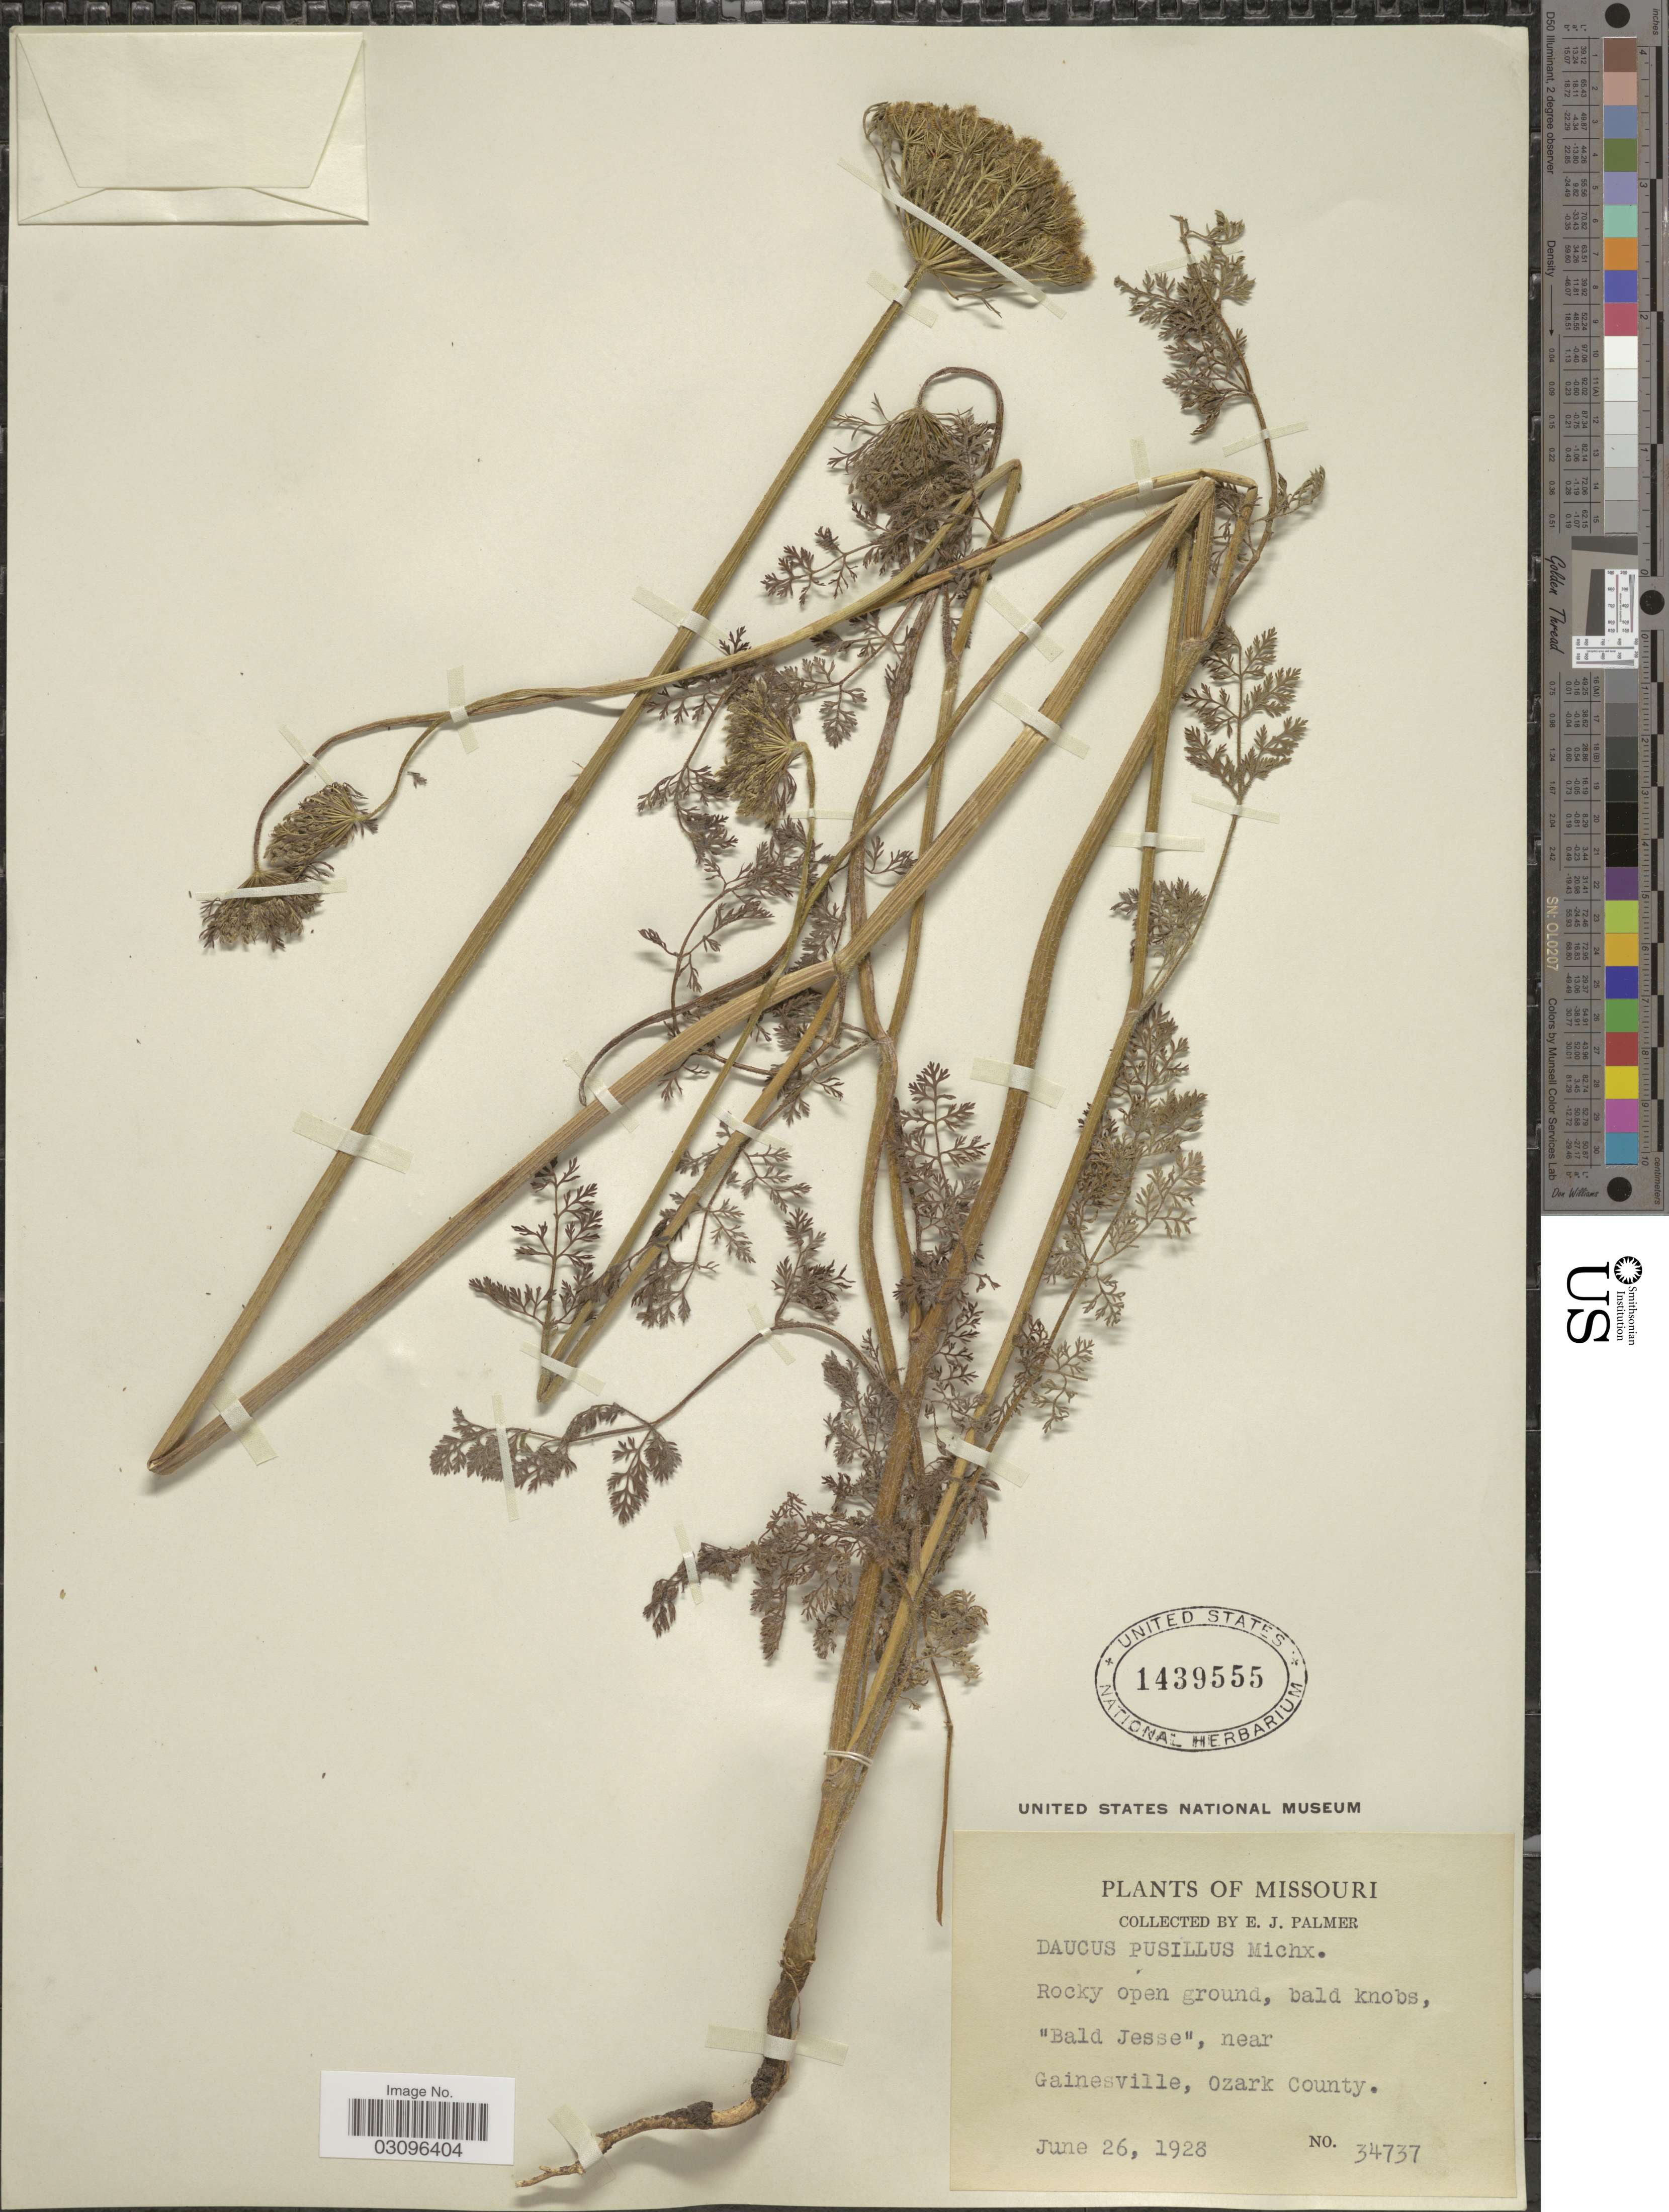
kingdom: Plantae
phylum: Tracheophyta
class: Magnoliopsida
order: Apiales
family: Apiaceae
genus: Daucus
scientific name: Daucus pusillus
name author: Michx.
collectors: E. J. Palmer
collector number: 34737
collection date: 1928-06-26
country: United States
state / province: Missouri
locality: Rocky open ground, bald knobs, Bald Jesse, near Gainesville, Ozark County.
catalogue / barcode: US 1439555